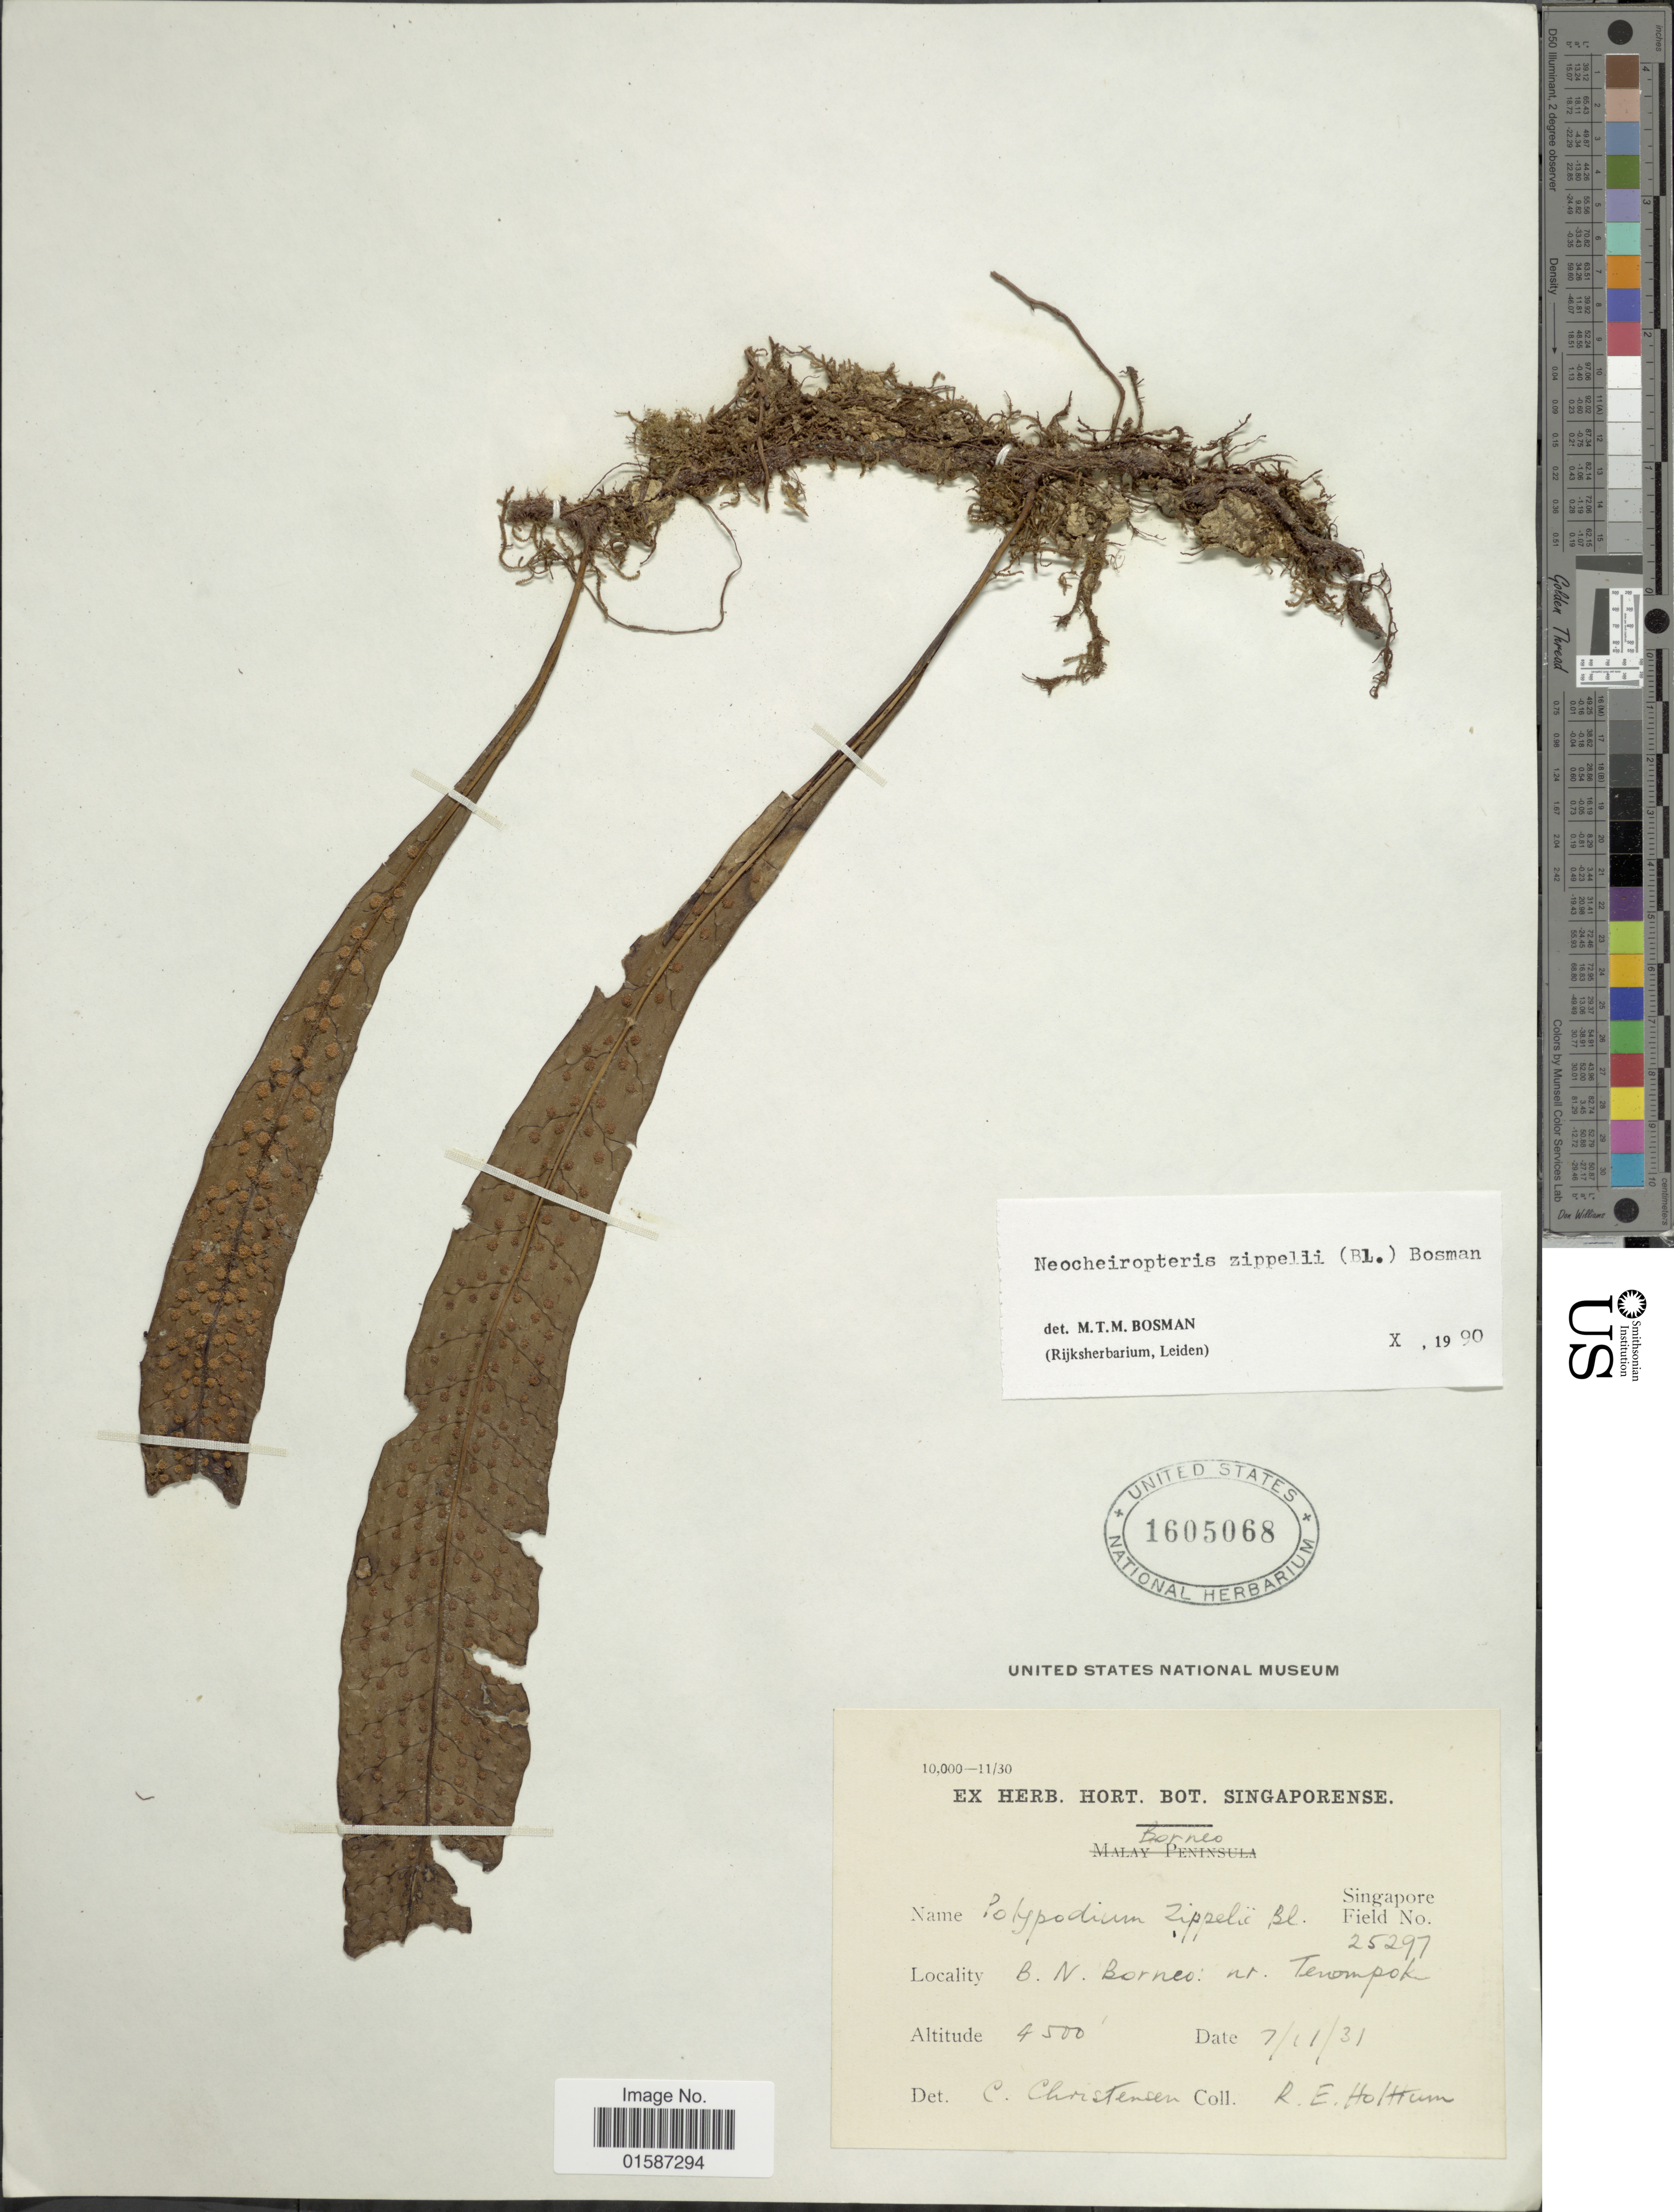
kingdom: Plantae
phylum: Tracheophyta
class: Polypodiopsida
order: Polypodiales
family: Polypodiaceae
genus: Neolepisorus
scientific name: Neolepisorus zippelii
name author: (Blume) Li S. Wang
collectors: R. E. Holttum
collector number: Singapore Field 25297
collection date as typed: Transcribed d/m/y: 7/11/31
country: Malaysia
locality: B. N. Borneo: nr. Tenompok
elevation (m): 1372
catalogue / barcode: US 1605068